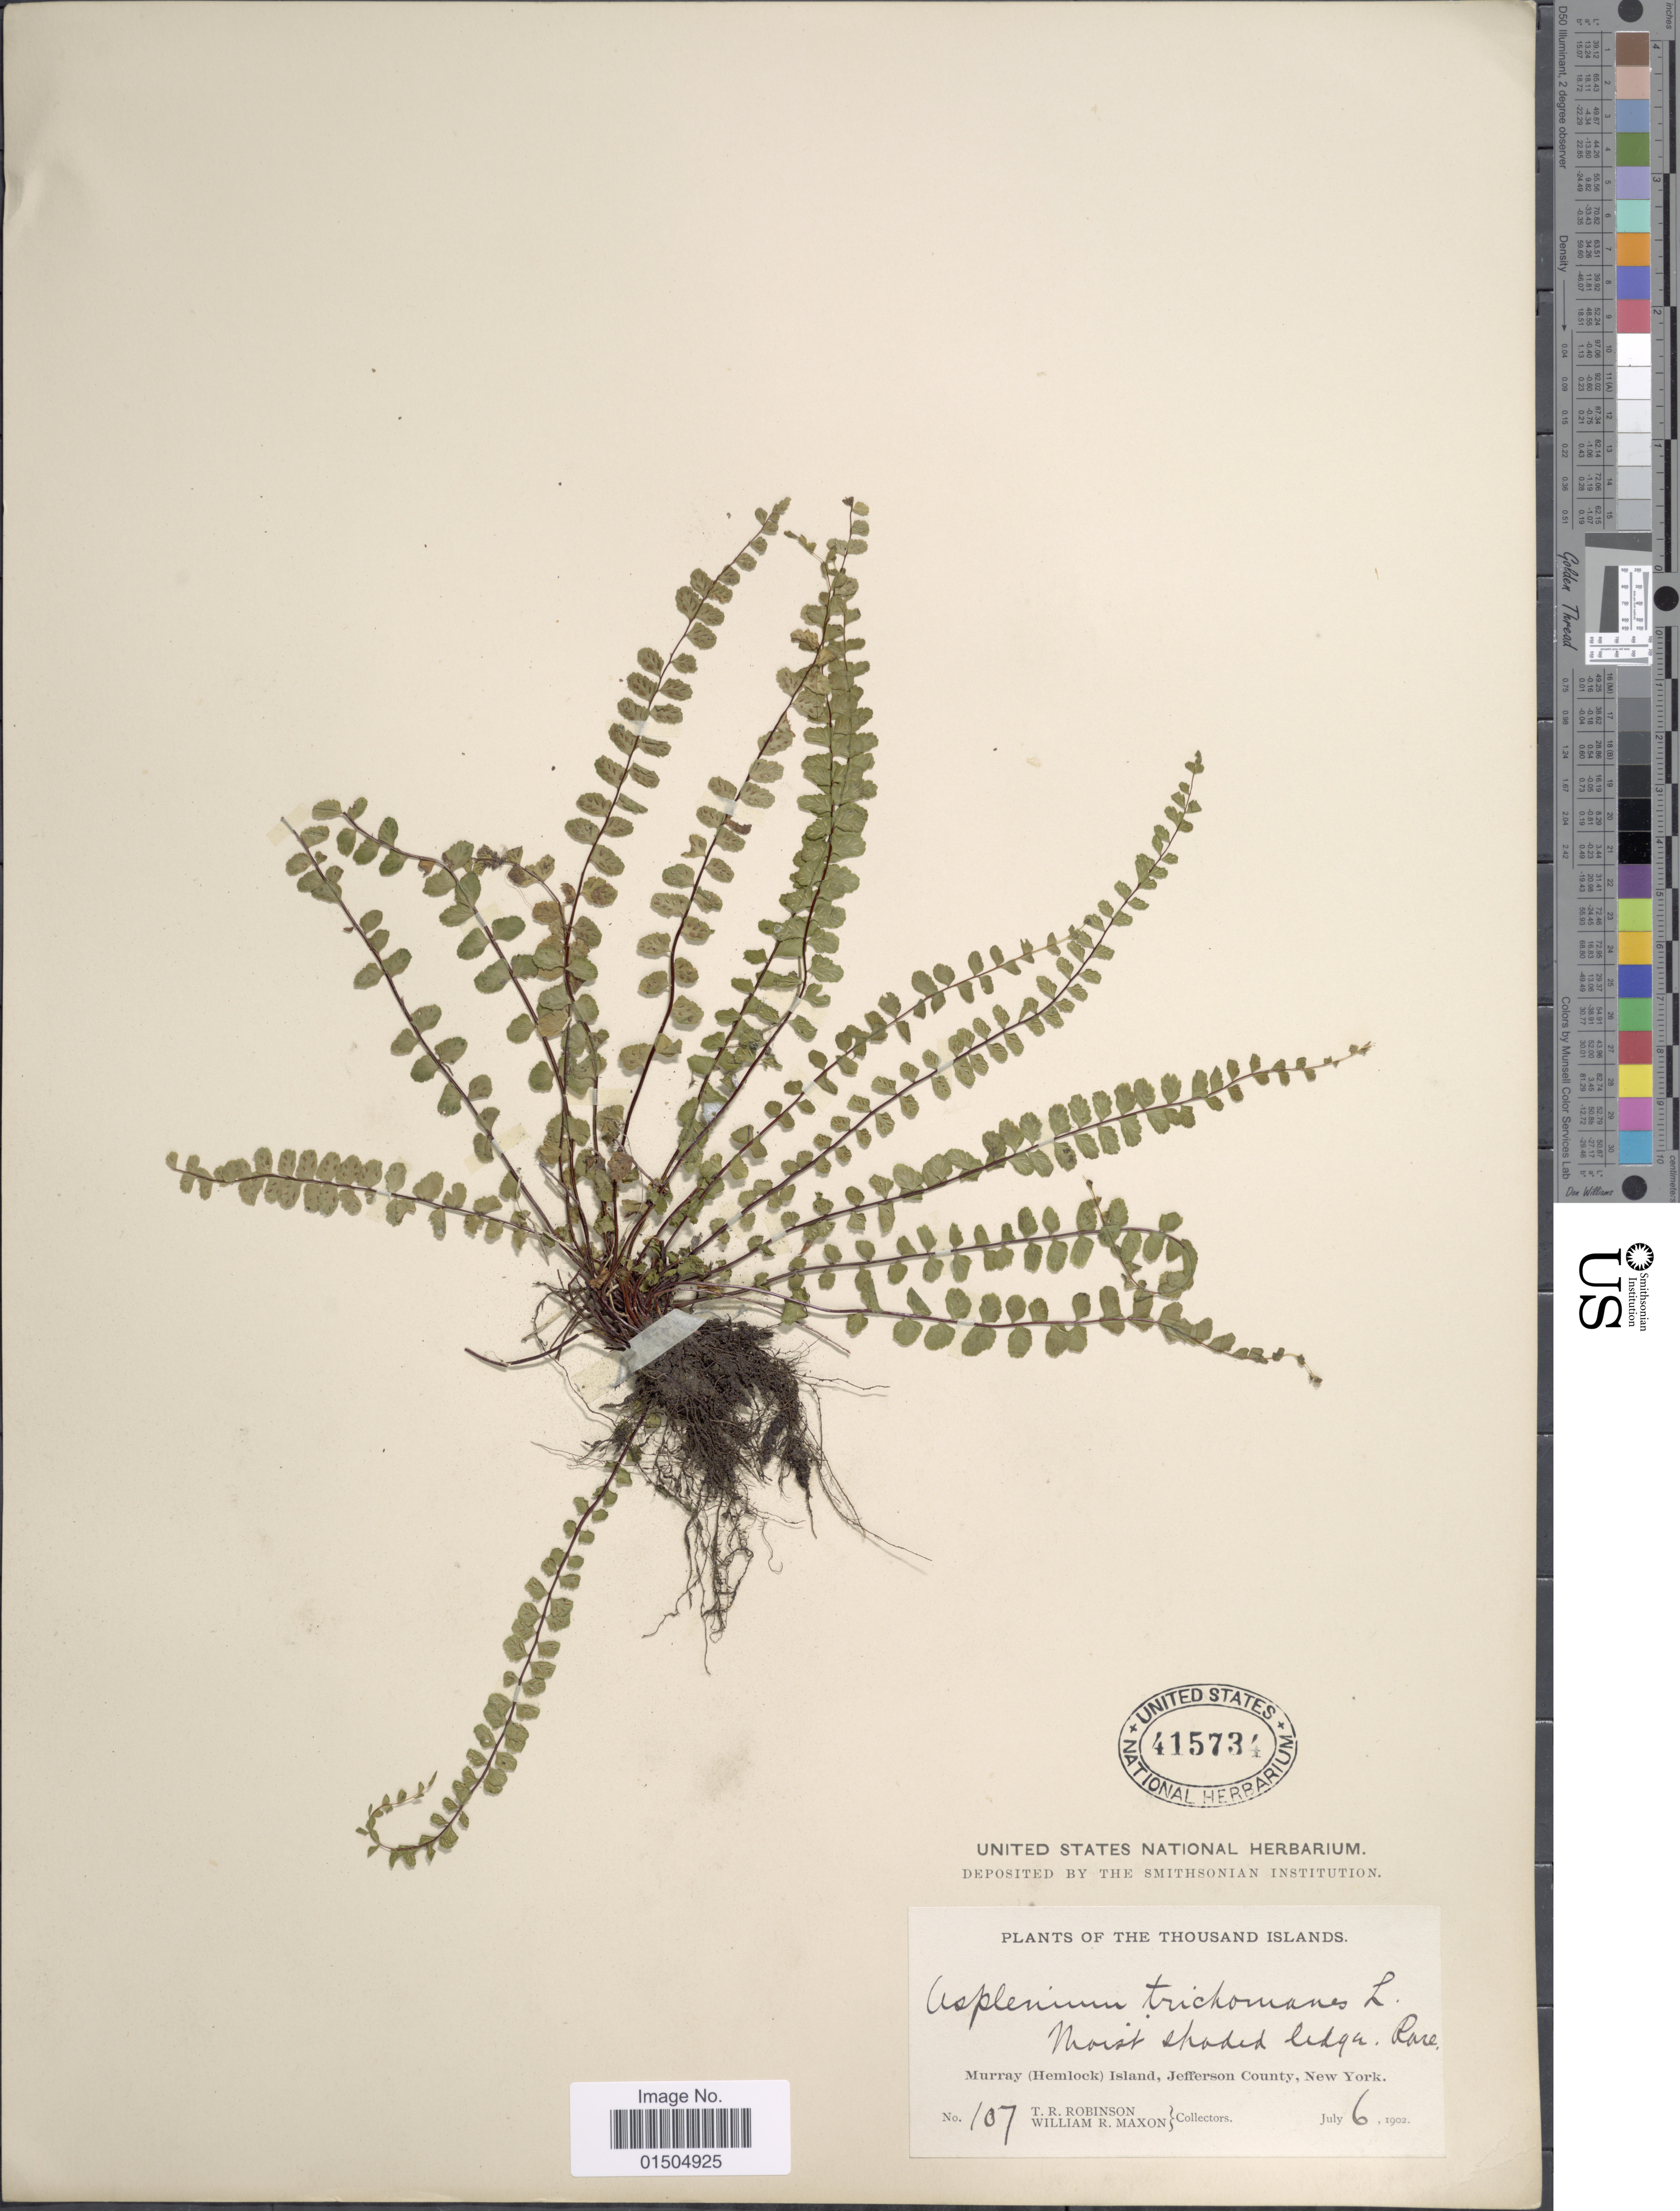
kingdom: Plantae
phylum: Tracheophyta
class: Polypodiopsida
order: Polypodiales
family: Aspleniaceae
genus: Asplenium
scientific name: Asplenium trichomanes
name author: L.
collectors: T. R. Robinson & W. R. Maxon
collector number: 107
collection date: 1902-07-06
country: United States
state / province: New York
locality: Thousand Islands. Murray 9Hemlock) Island, Jefferson County.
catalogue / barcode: US 415734